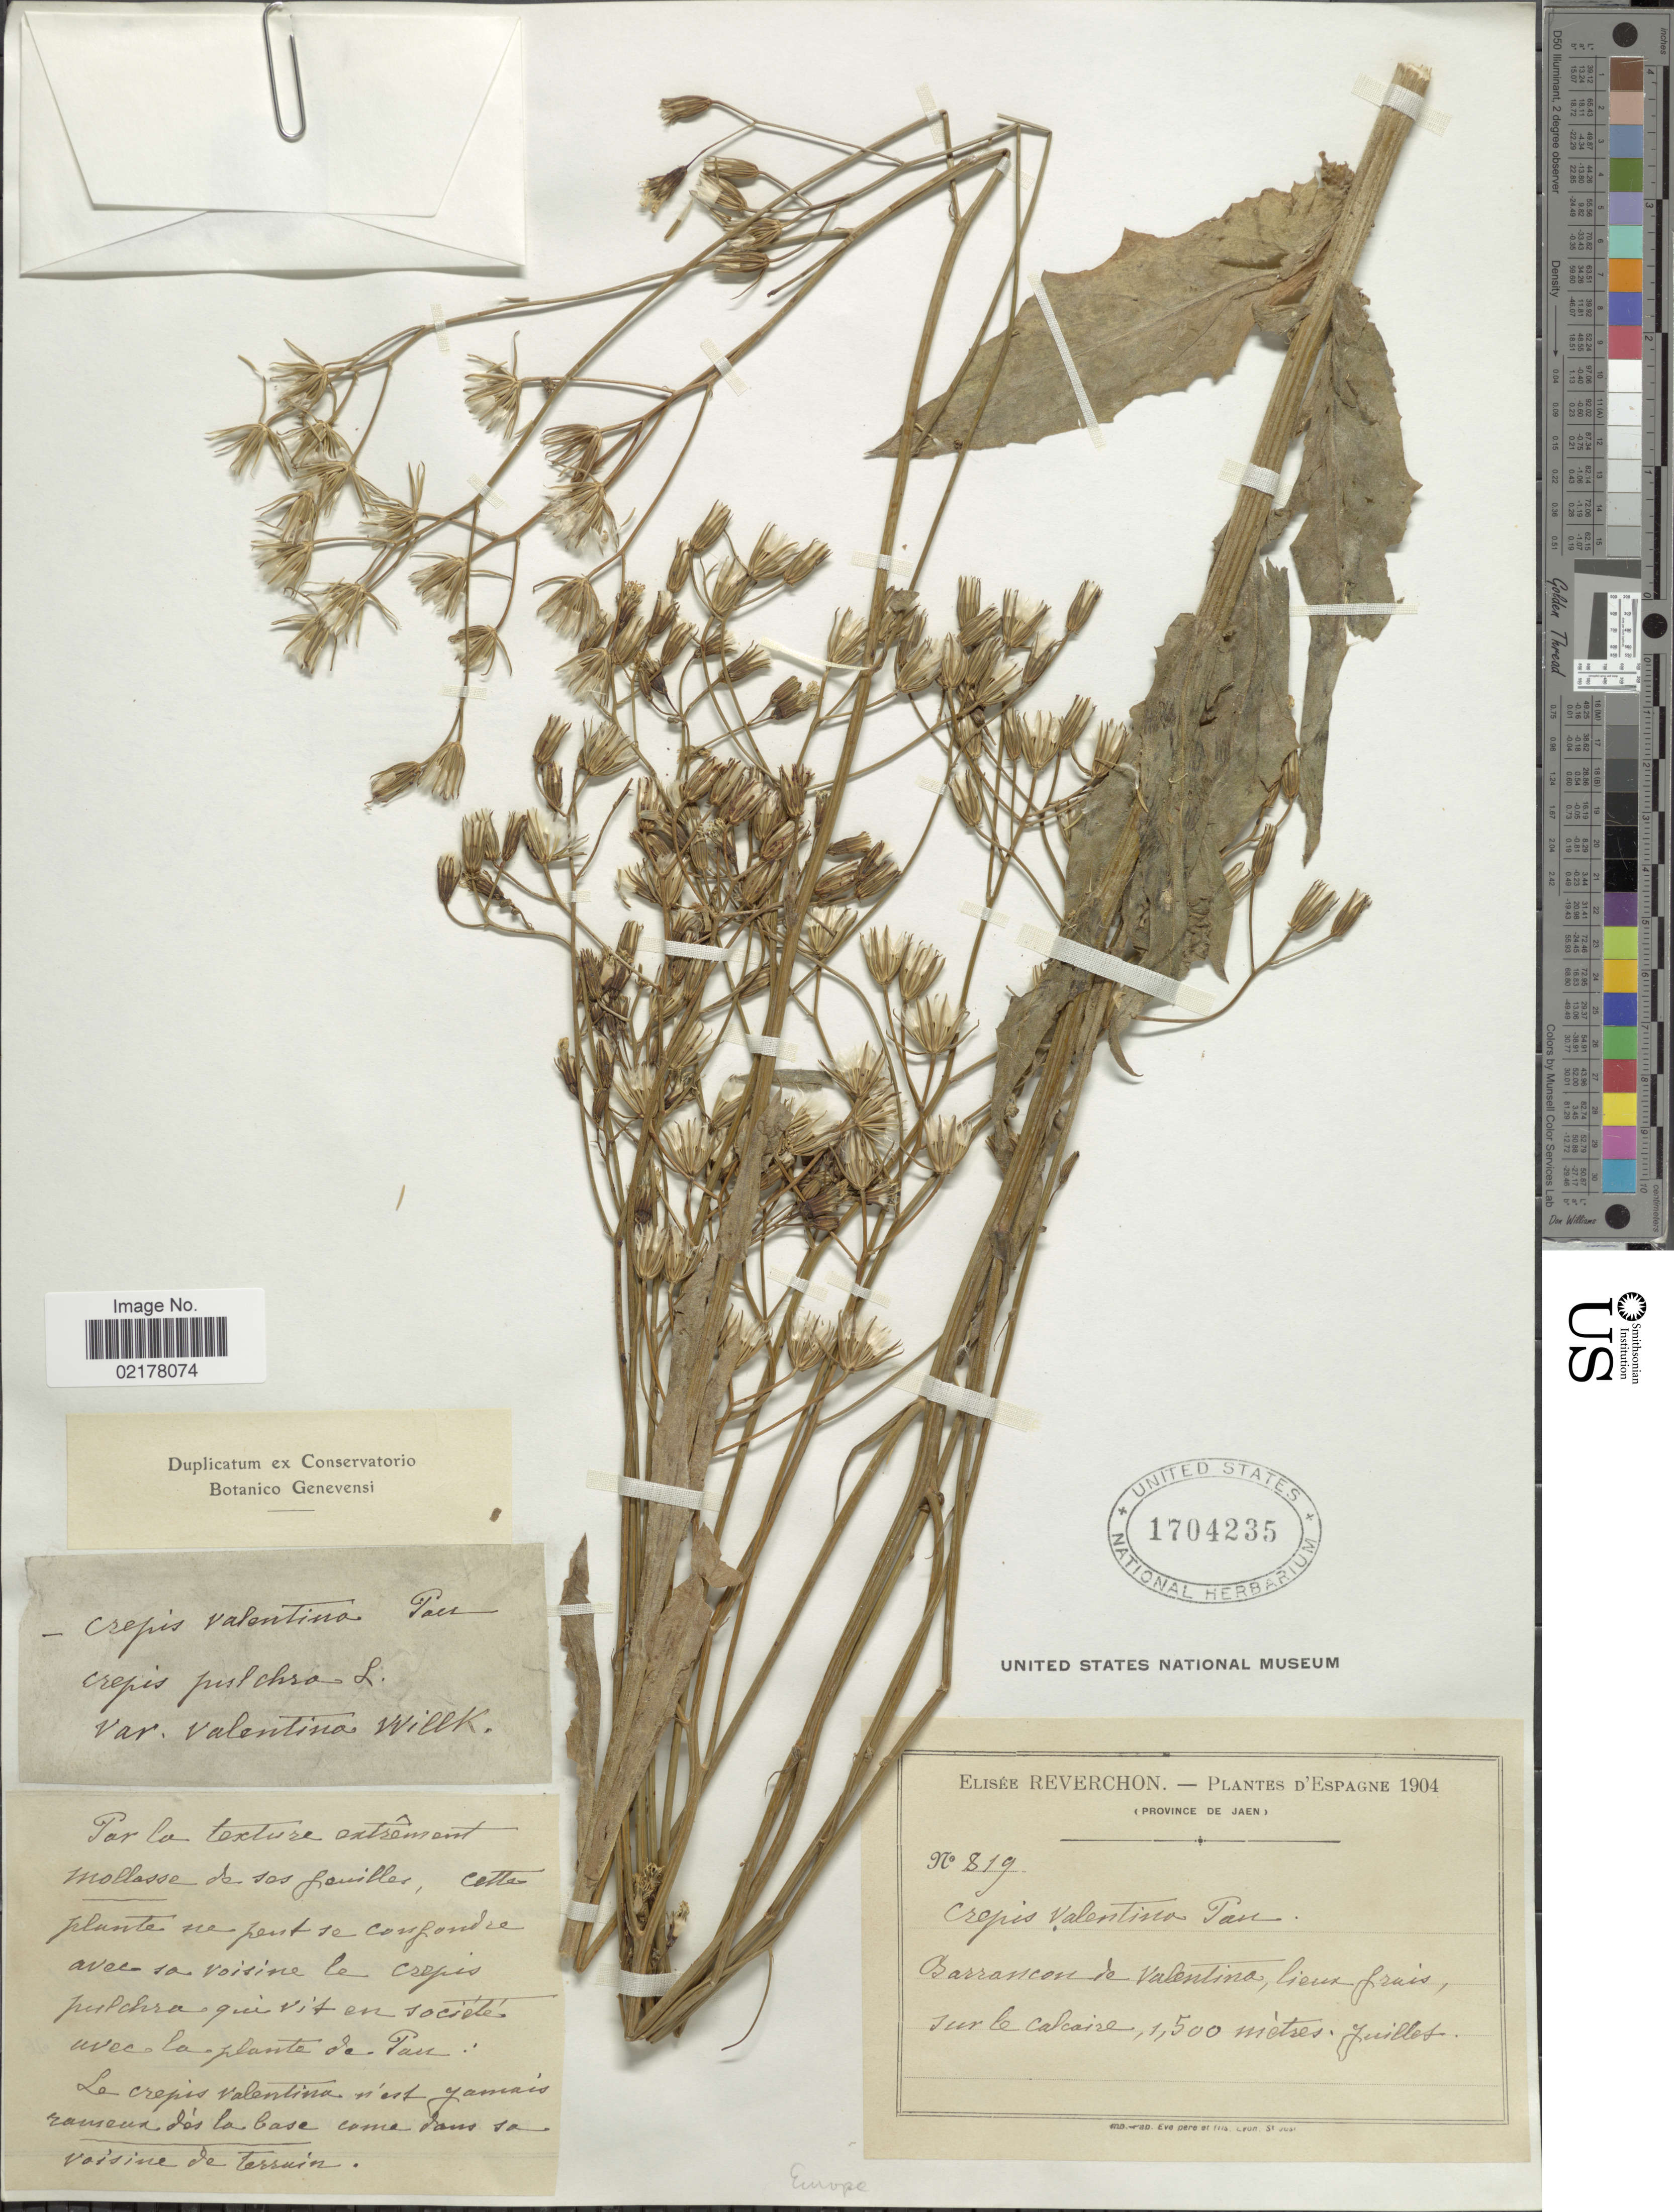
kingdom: Plantae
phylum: Tracheophyta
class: Magnoliopsida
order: Asterales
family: Asteraceae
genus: Crepis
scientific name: Crepis pulchra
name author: L.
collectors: E. Reverchon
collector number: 819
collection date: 1904-07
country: Spain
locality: (province de Jaen) Barrancon de Valentina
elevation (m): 1500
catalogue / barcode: US 1704235